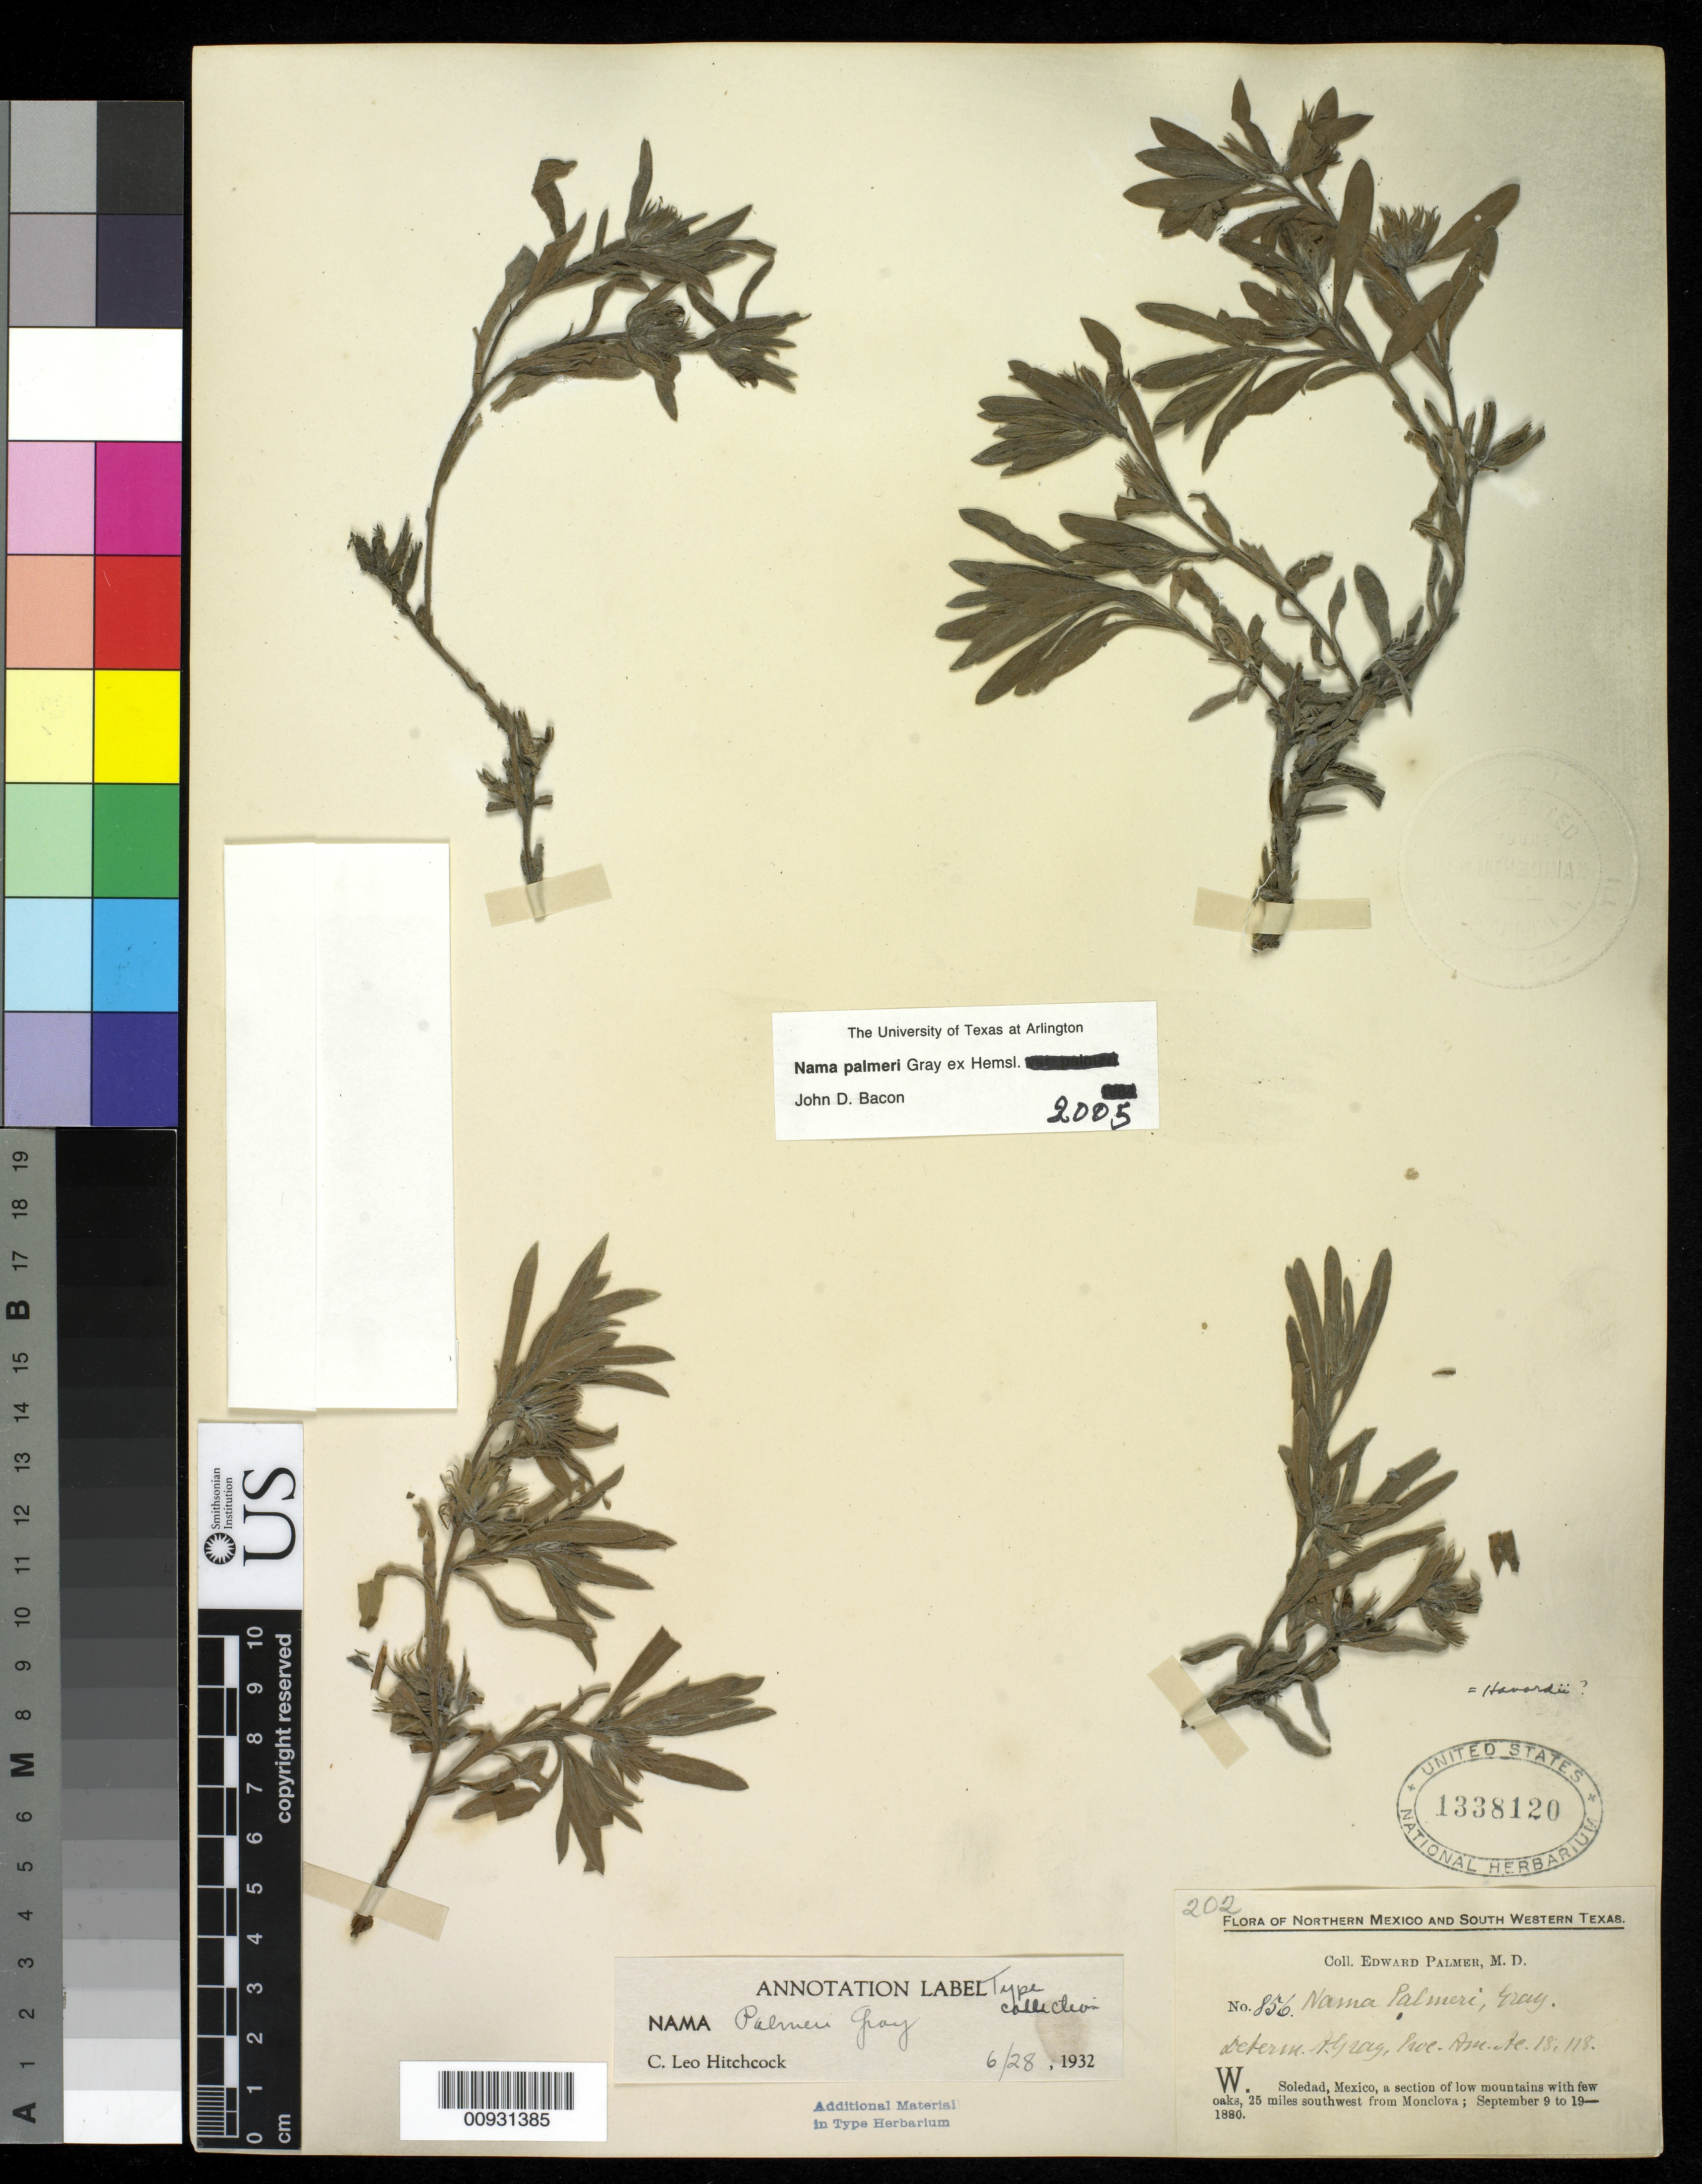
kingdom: Plantae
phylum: Tracheophyta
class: Magnoliopsida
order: Boraginales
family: Namaceae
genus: Nama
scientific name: Nama palmeri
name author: A. Gray in Hemsl.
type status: Isotype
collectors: E. Palmer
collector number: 856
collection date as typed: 09 Sep 1880 to 19 Sep 1880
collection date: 1880-09-09/1880-09-19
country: Mexico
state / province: Coahuila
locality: Soledad, 25 miles southwest from Monclova.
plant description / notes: "A. Gray ex Hemsl." acc. to Tropicos, but Nama treatment & descriptions explicitly contributed by A. Gray.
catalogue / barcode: US 1338120